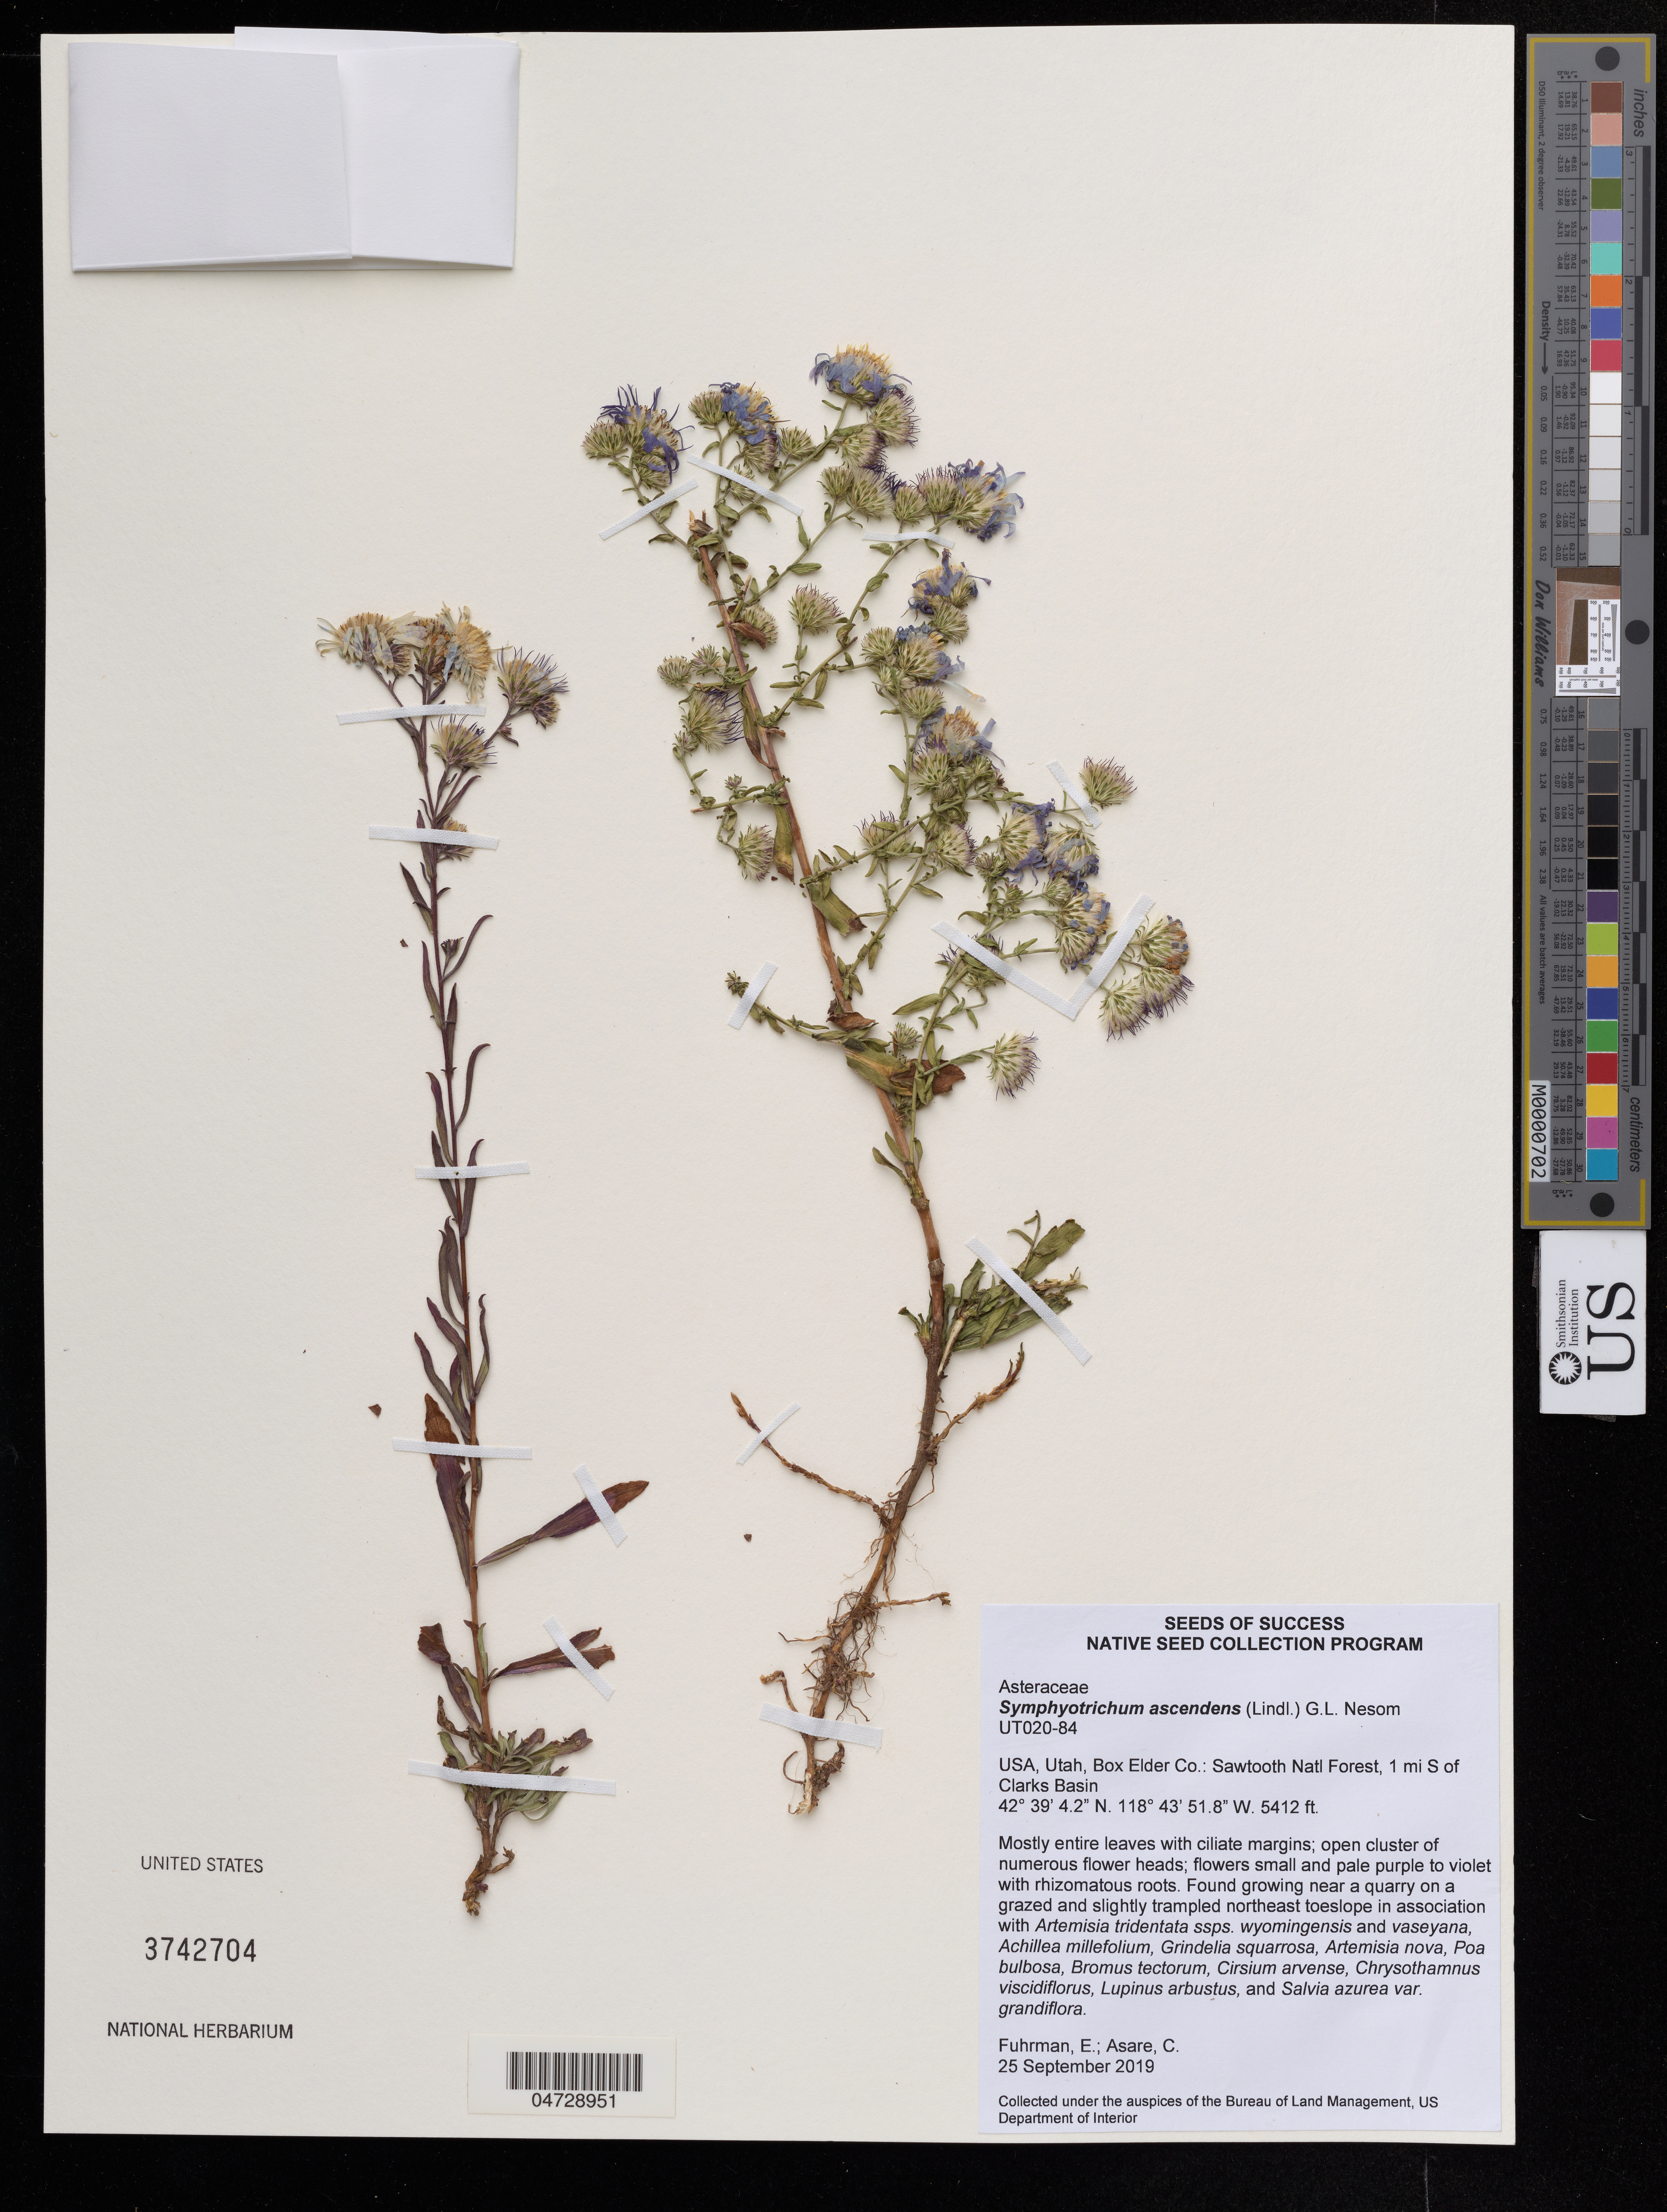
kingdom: Plantae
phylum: Tracheophyta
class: Magnoliopsida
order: Asterales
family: Asteraceae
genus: Symphyotrichum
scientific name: Symphyotrichum ascendens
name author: (Lindl.) G.L. Nesom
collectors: E. Fuhrman & C. Asare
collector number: UT020-84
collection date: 2019-09-25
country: United States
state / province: Utah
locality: Box Elder Co.: Sawtooth Natl Forest, 1 mi S of Clarks Basin.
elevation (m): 1650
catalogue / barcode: US 3742704